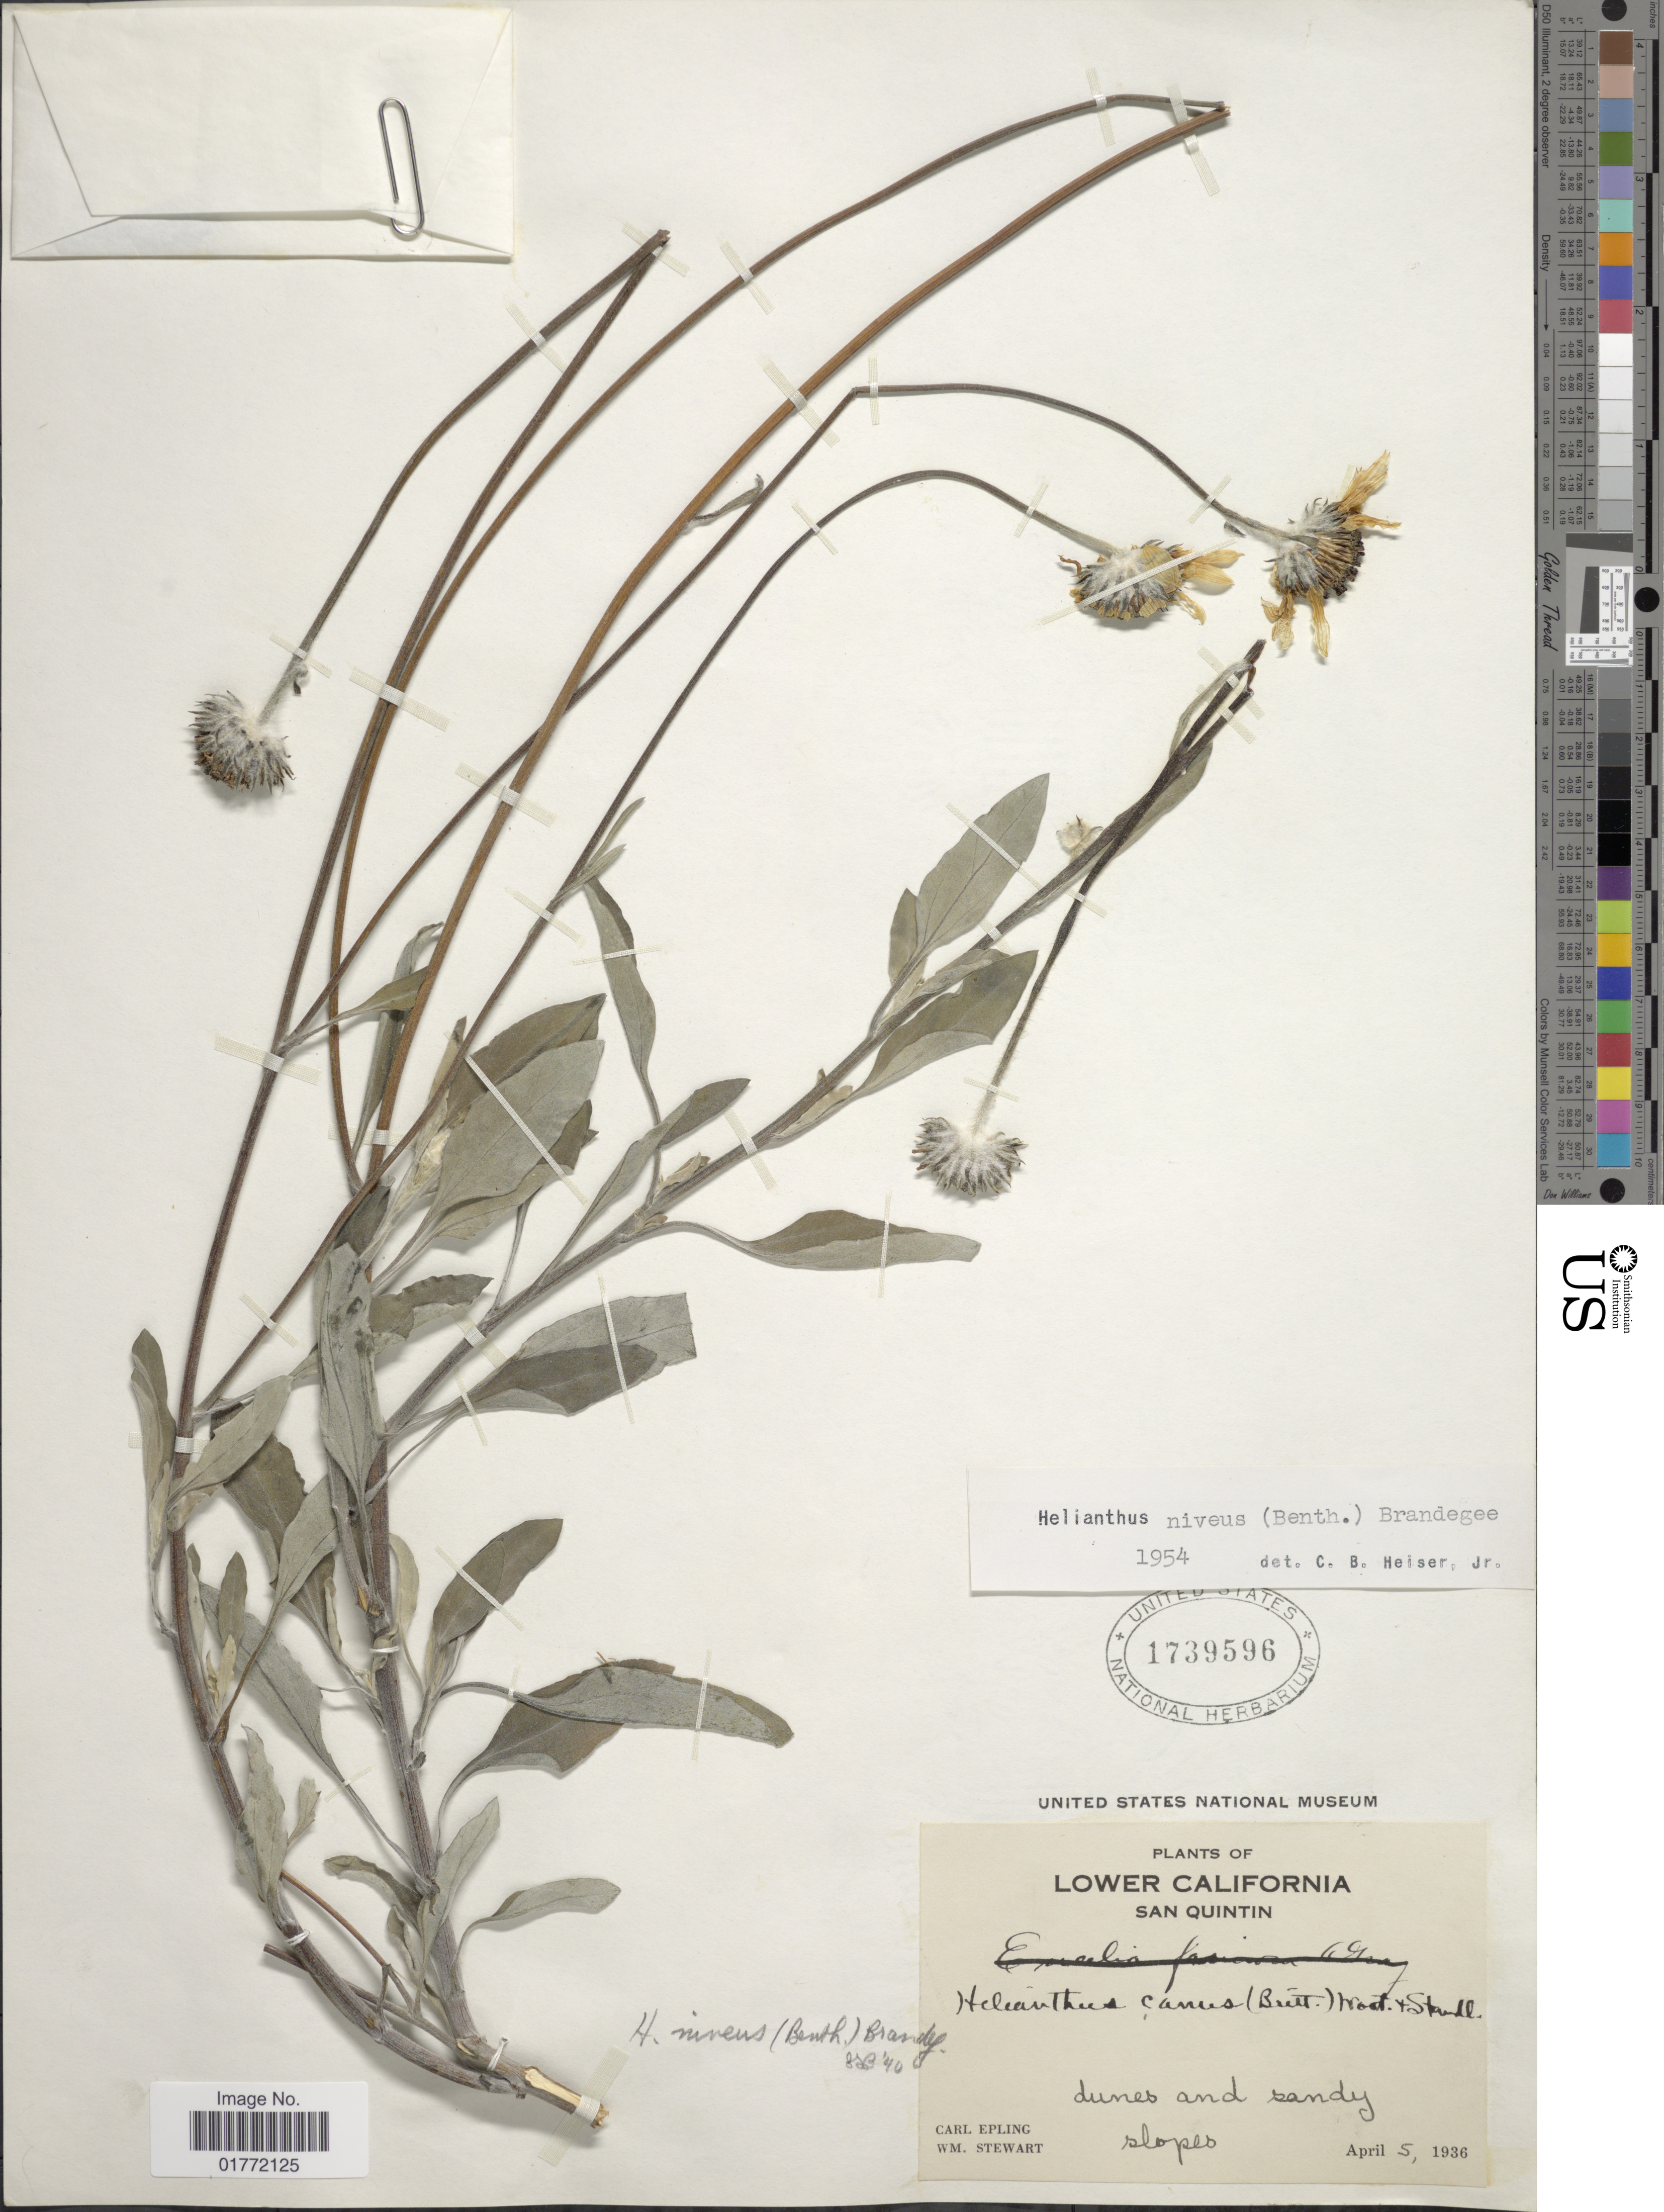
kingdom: Plantae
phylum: Tracheophyta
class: Magnoliopsida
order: Asterales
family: Asteraceae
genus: Helianthus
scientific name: Helianthus niveus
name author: (Benth.) Brandegee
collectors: C. C. Epling & W. Stewart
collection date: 1936-04-05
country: Mexico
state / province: Baja California Norte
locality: Lower California, San Quintin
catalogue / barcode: US 1739596